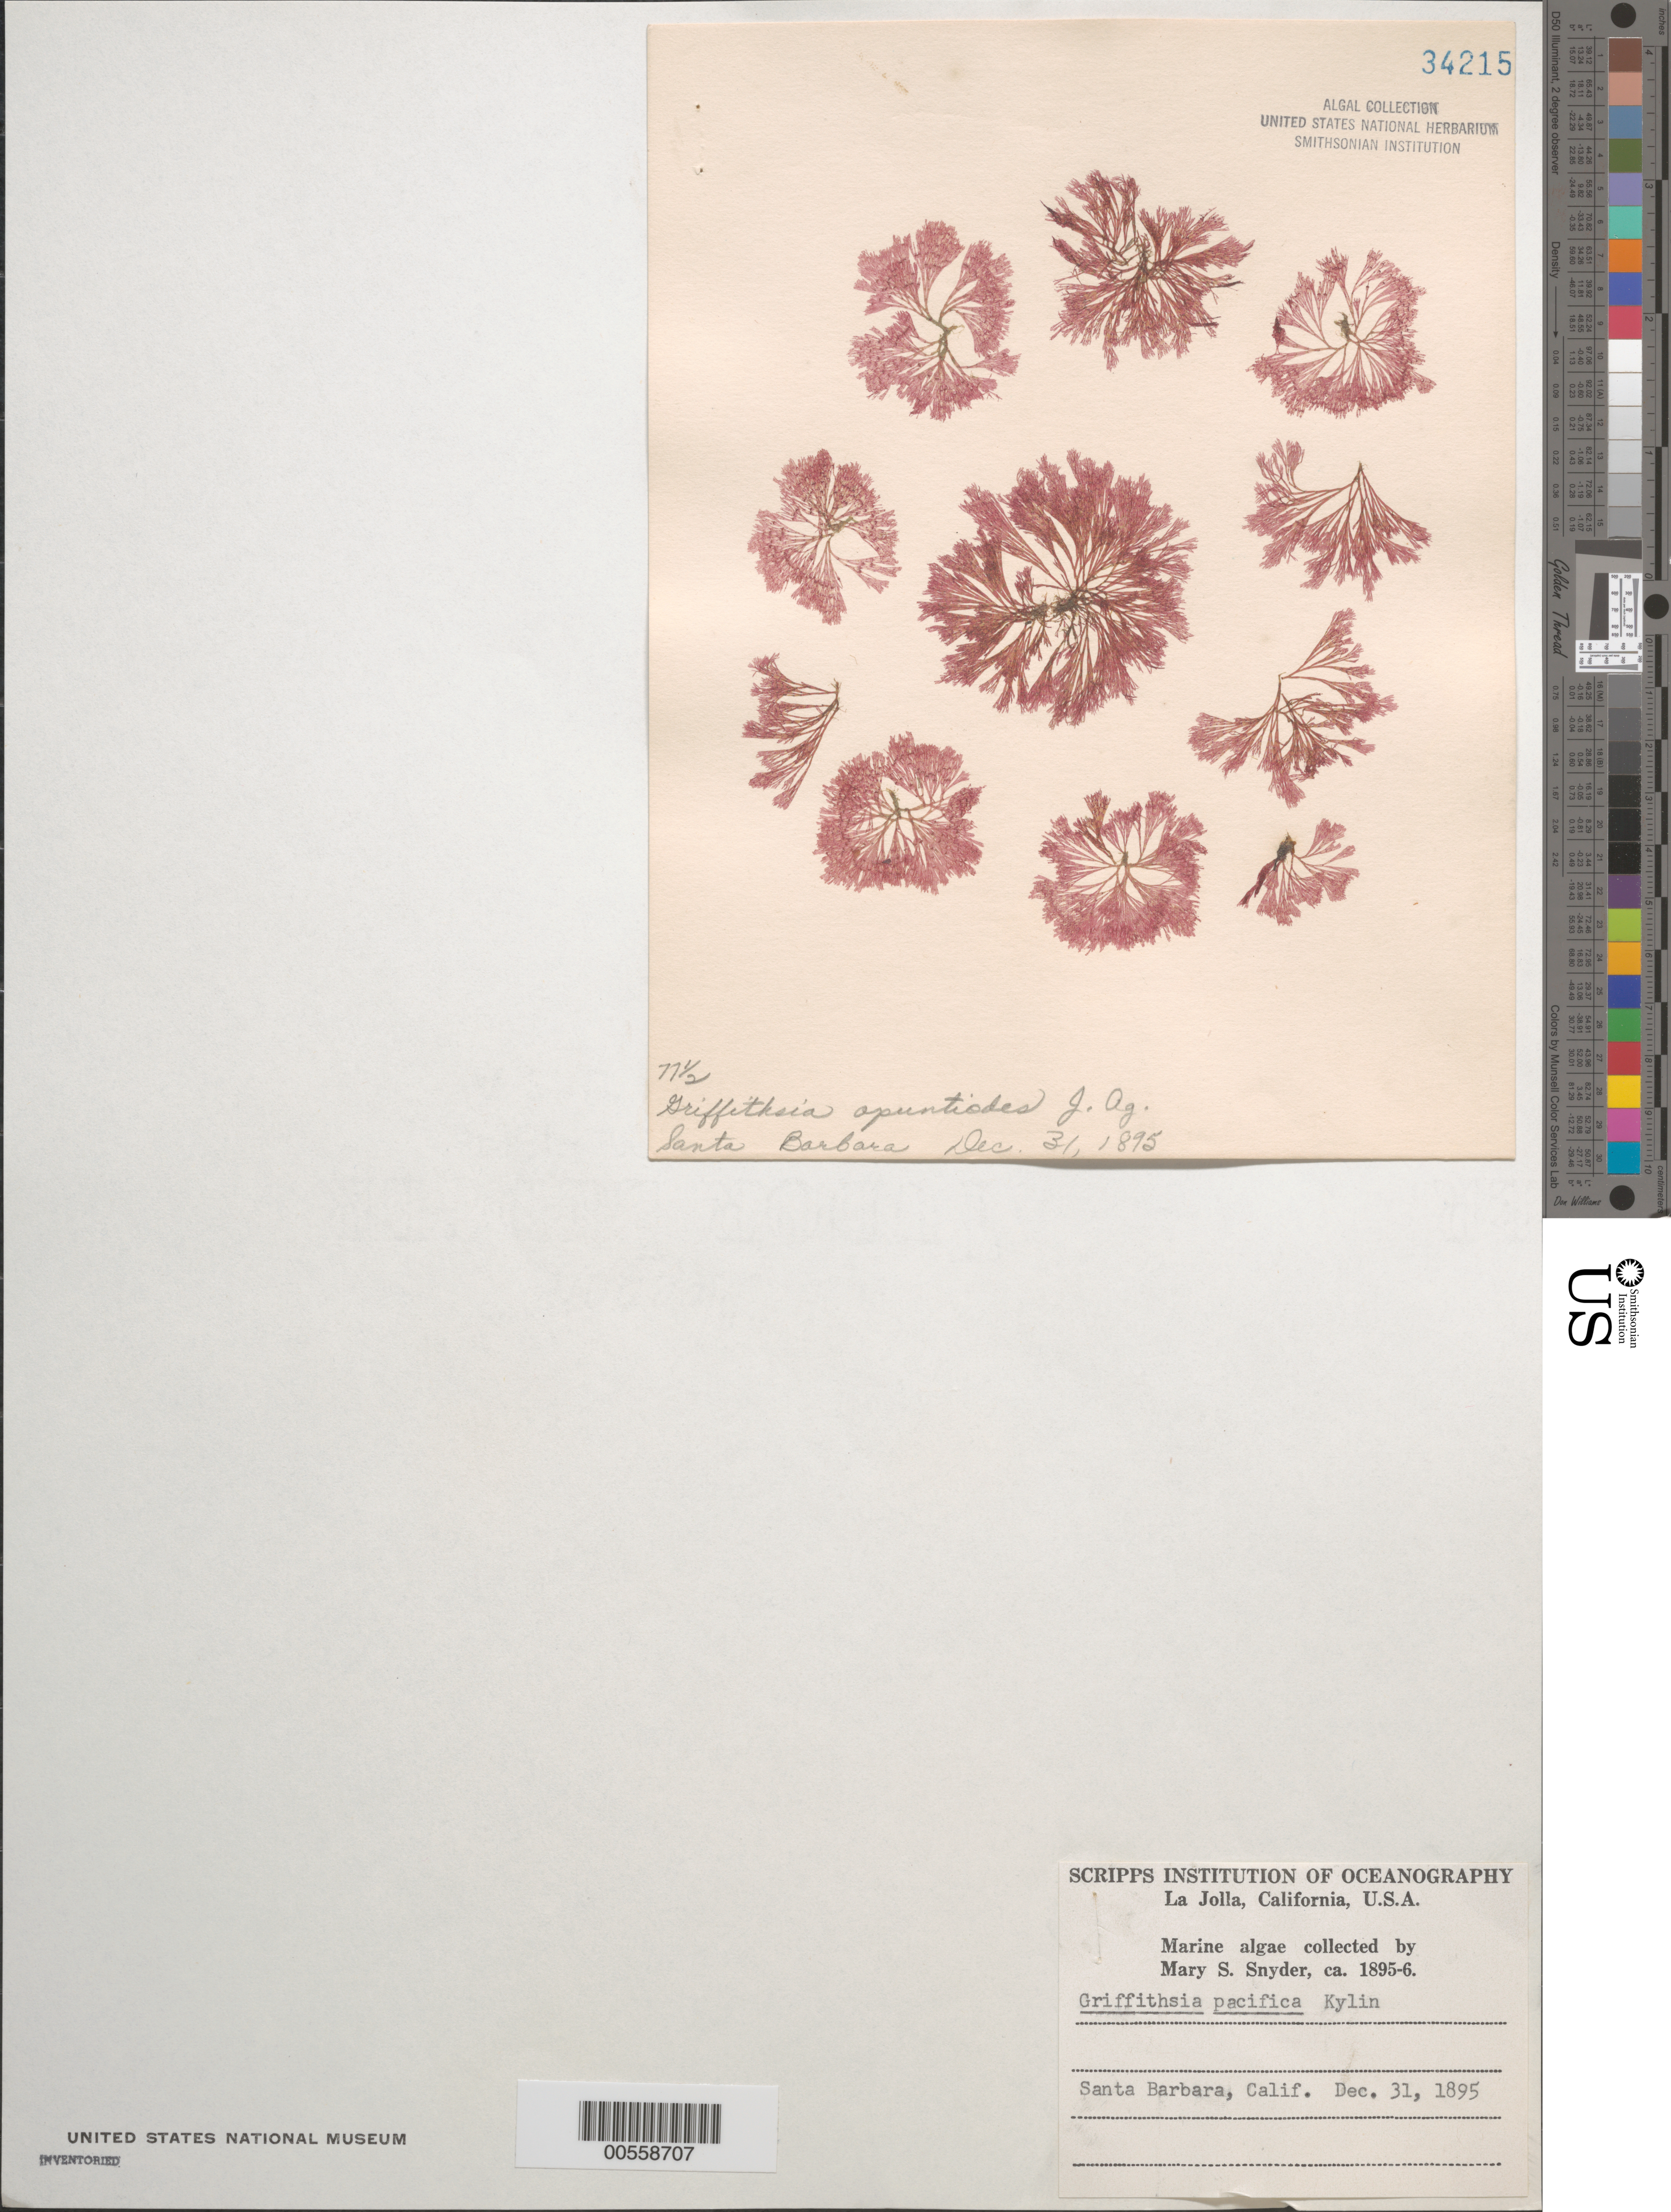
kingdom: Plantae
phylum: Rhodophyta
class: Florideophyceae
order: Ceramiales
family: Wrangeliaceae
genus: Griffithsia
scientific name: Griffithsia pacifica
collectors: M. Snyder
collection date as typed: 31 Dec 1895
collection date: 1895-12-31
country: United States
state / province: California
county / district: Santa Barbara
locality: Santa Barbara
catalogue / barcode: US 34215